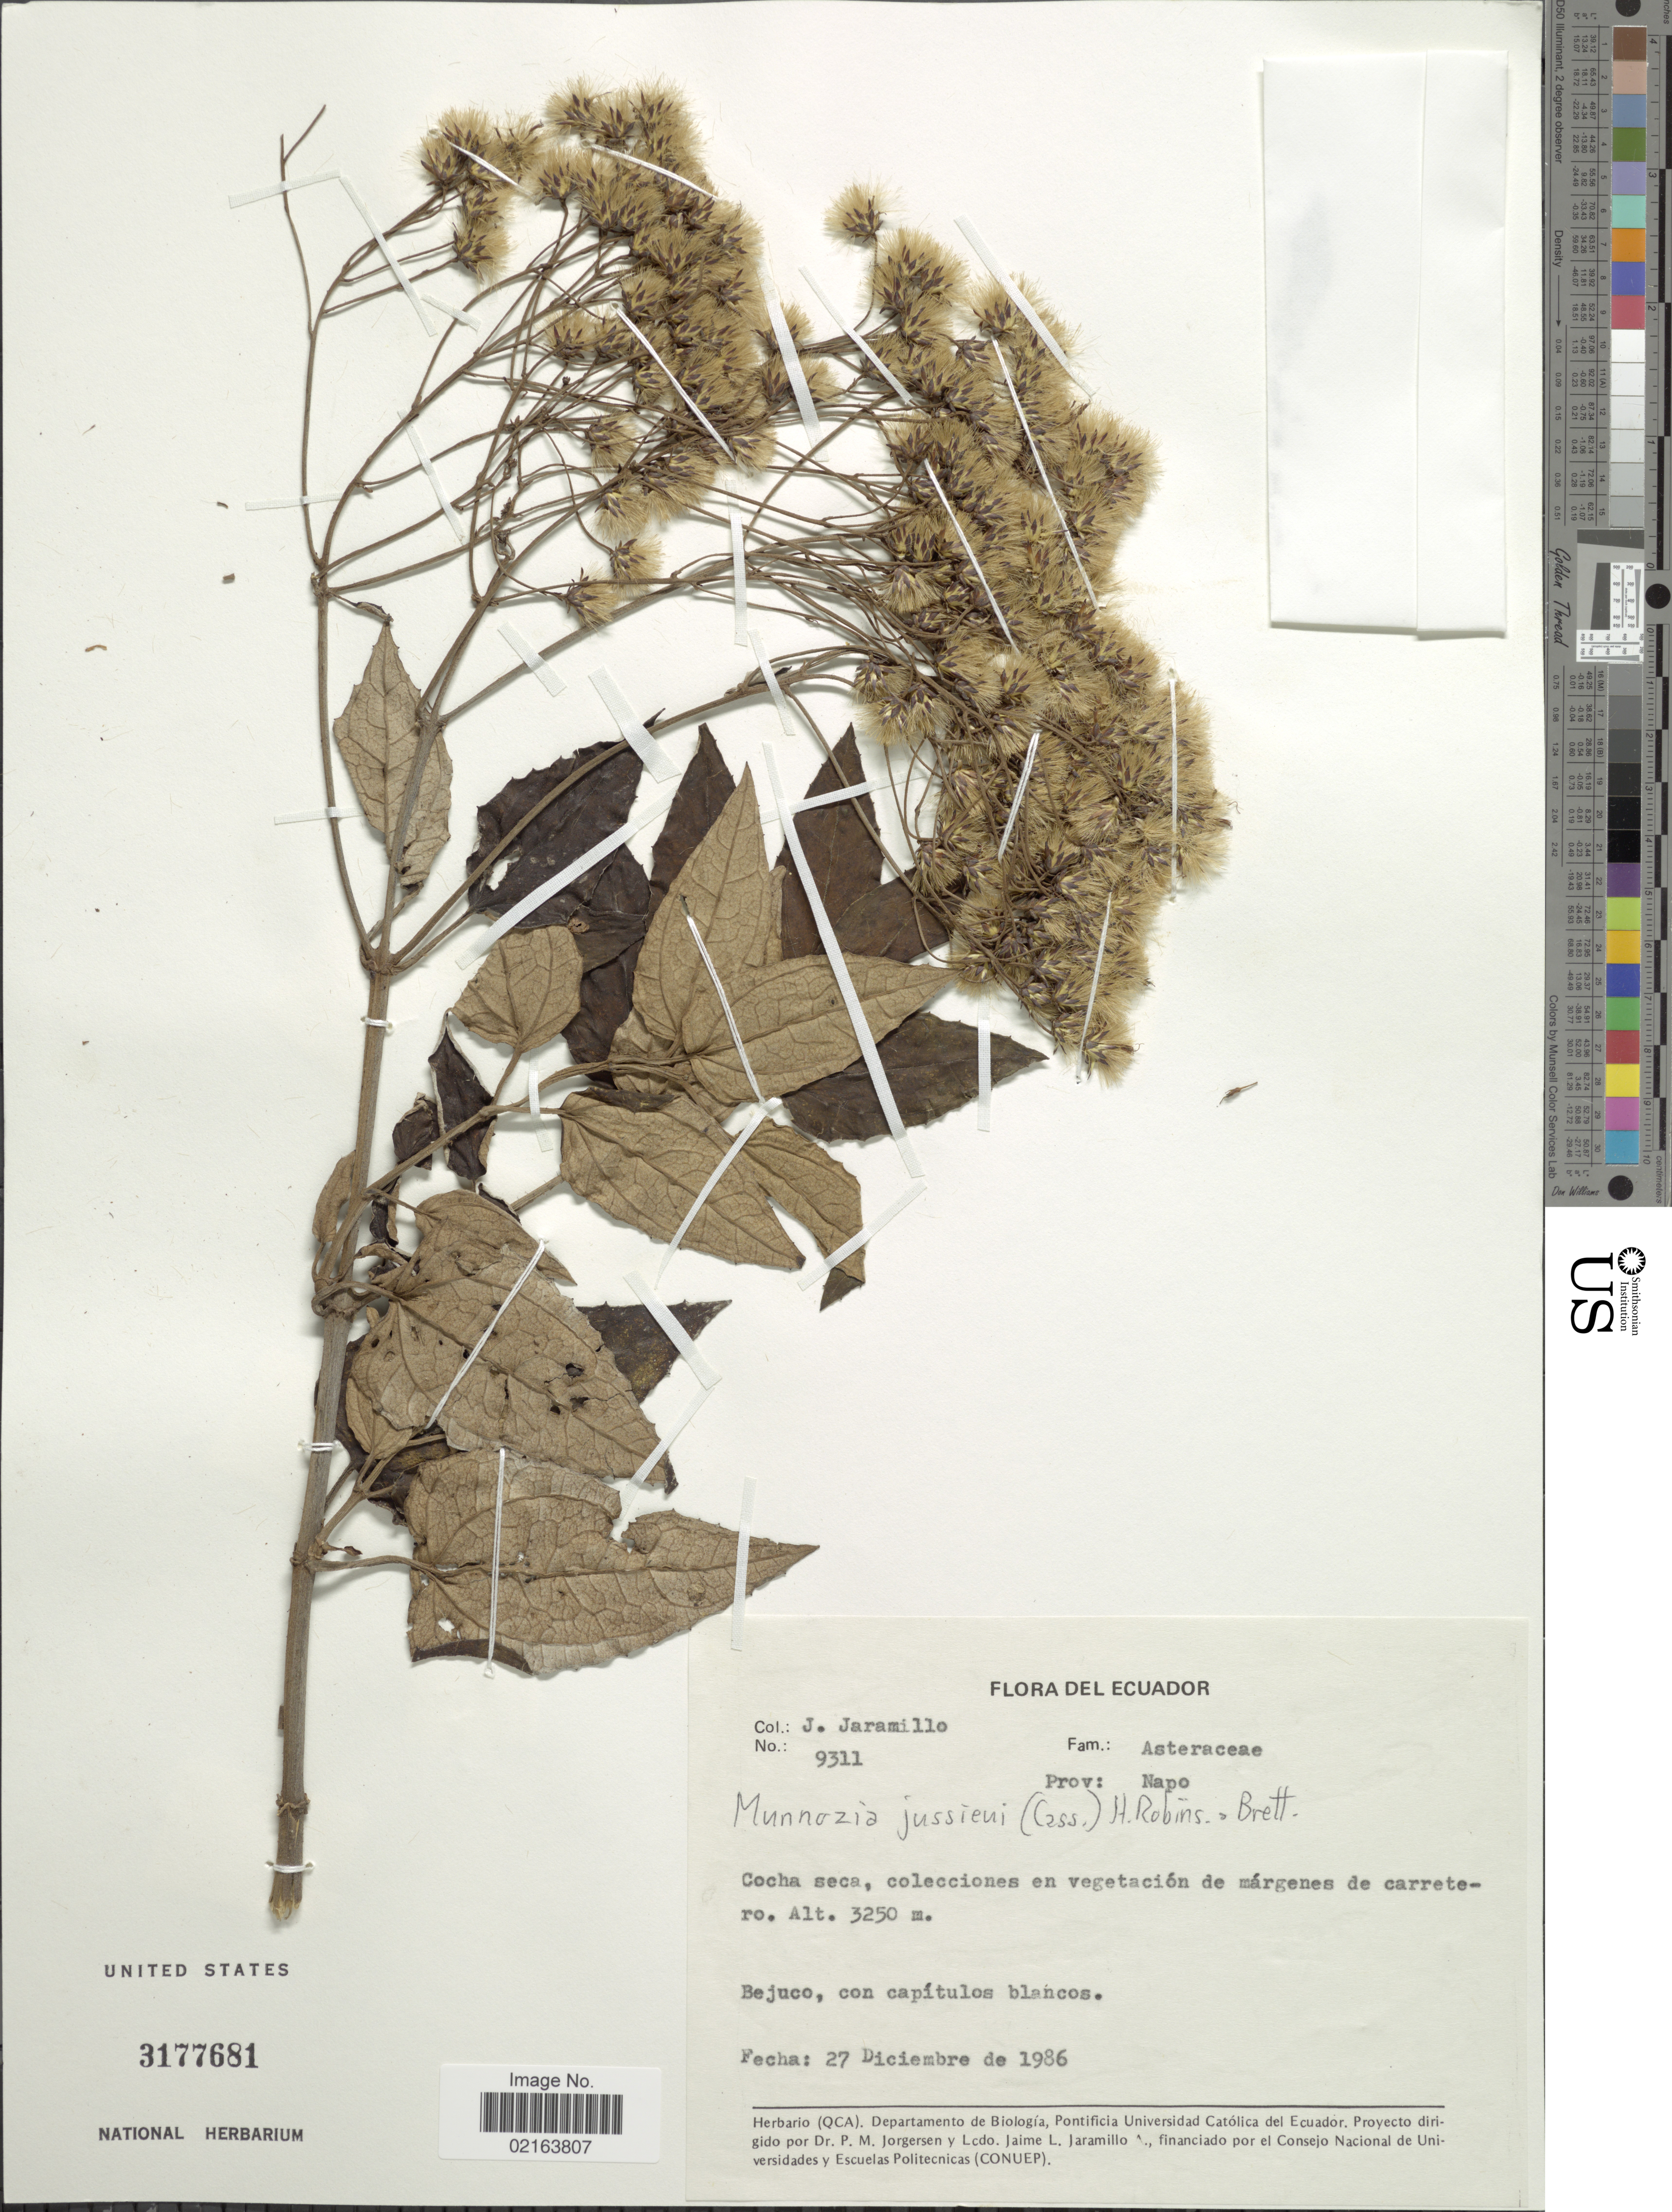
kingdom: Plantae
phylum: Tracheophyta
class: Magnoliopsida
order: Asterales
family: Asteraceae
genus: Munnozia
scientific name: Munnozia jussieui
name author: (Cass.) H. Rob. & Brettell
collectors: J. Jaramillo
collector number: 9311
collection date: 1986-12-27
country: Ecuador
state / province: Napo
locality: Prov. Napo, Cocha seca, colecciones en vegetacion de mragenes de carretero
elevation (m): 3250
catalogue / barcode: US 3177681